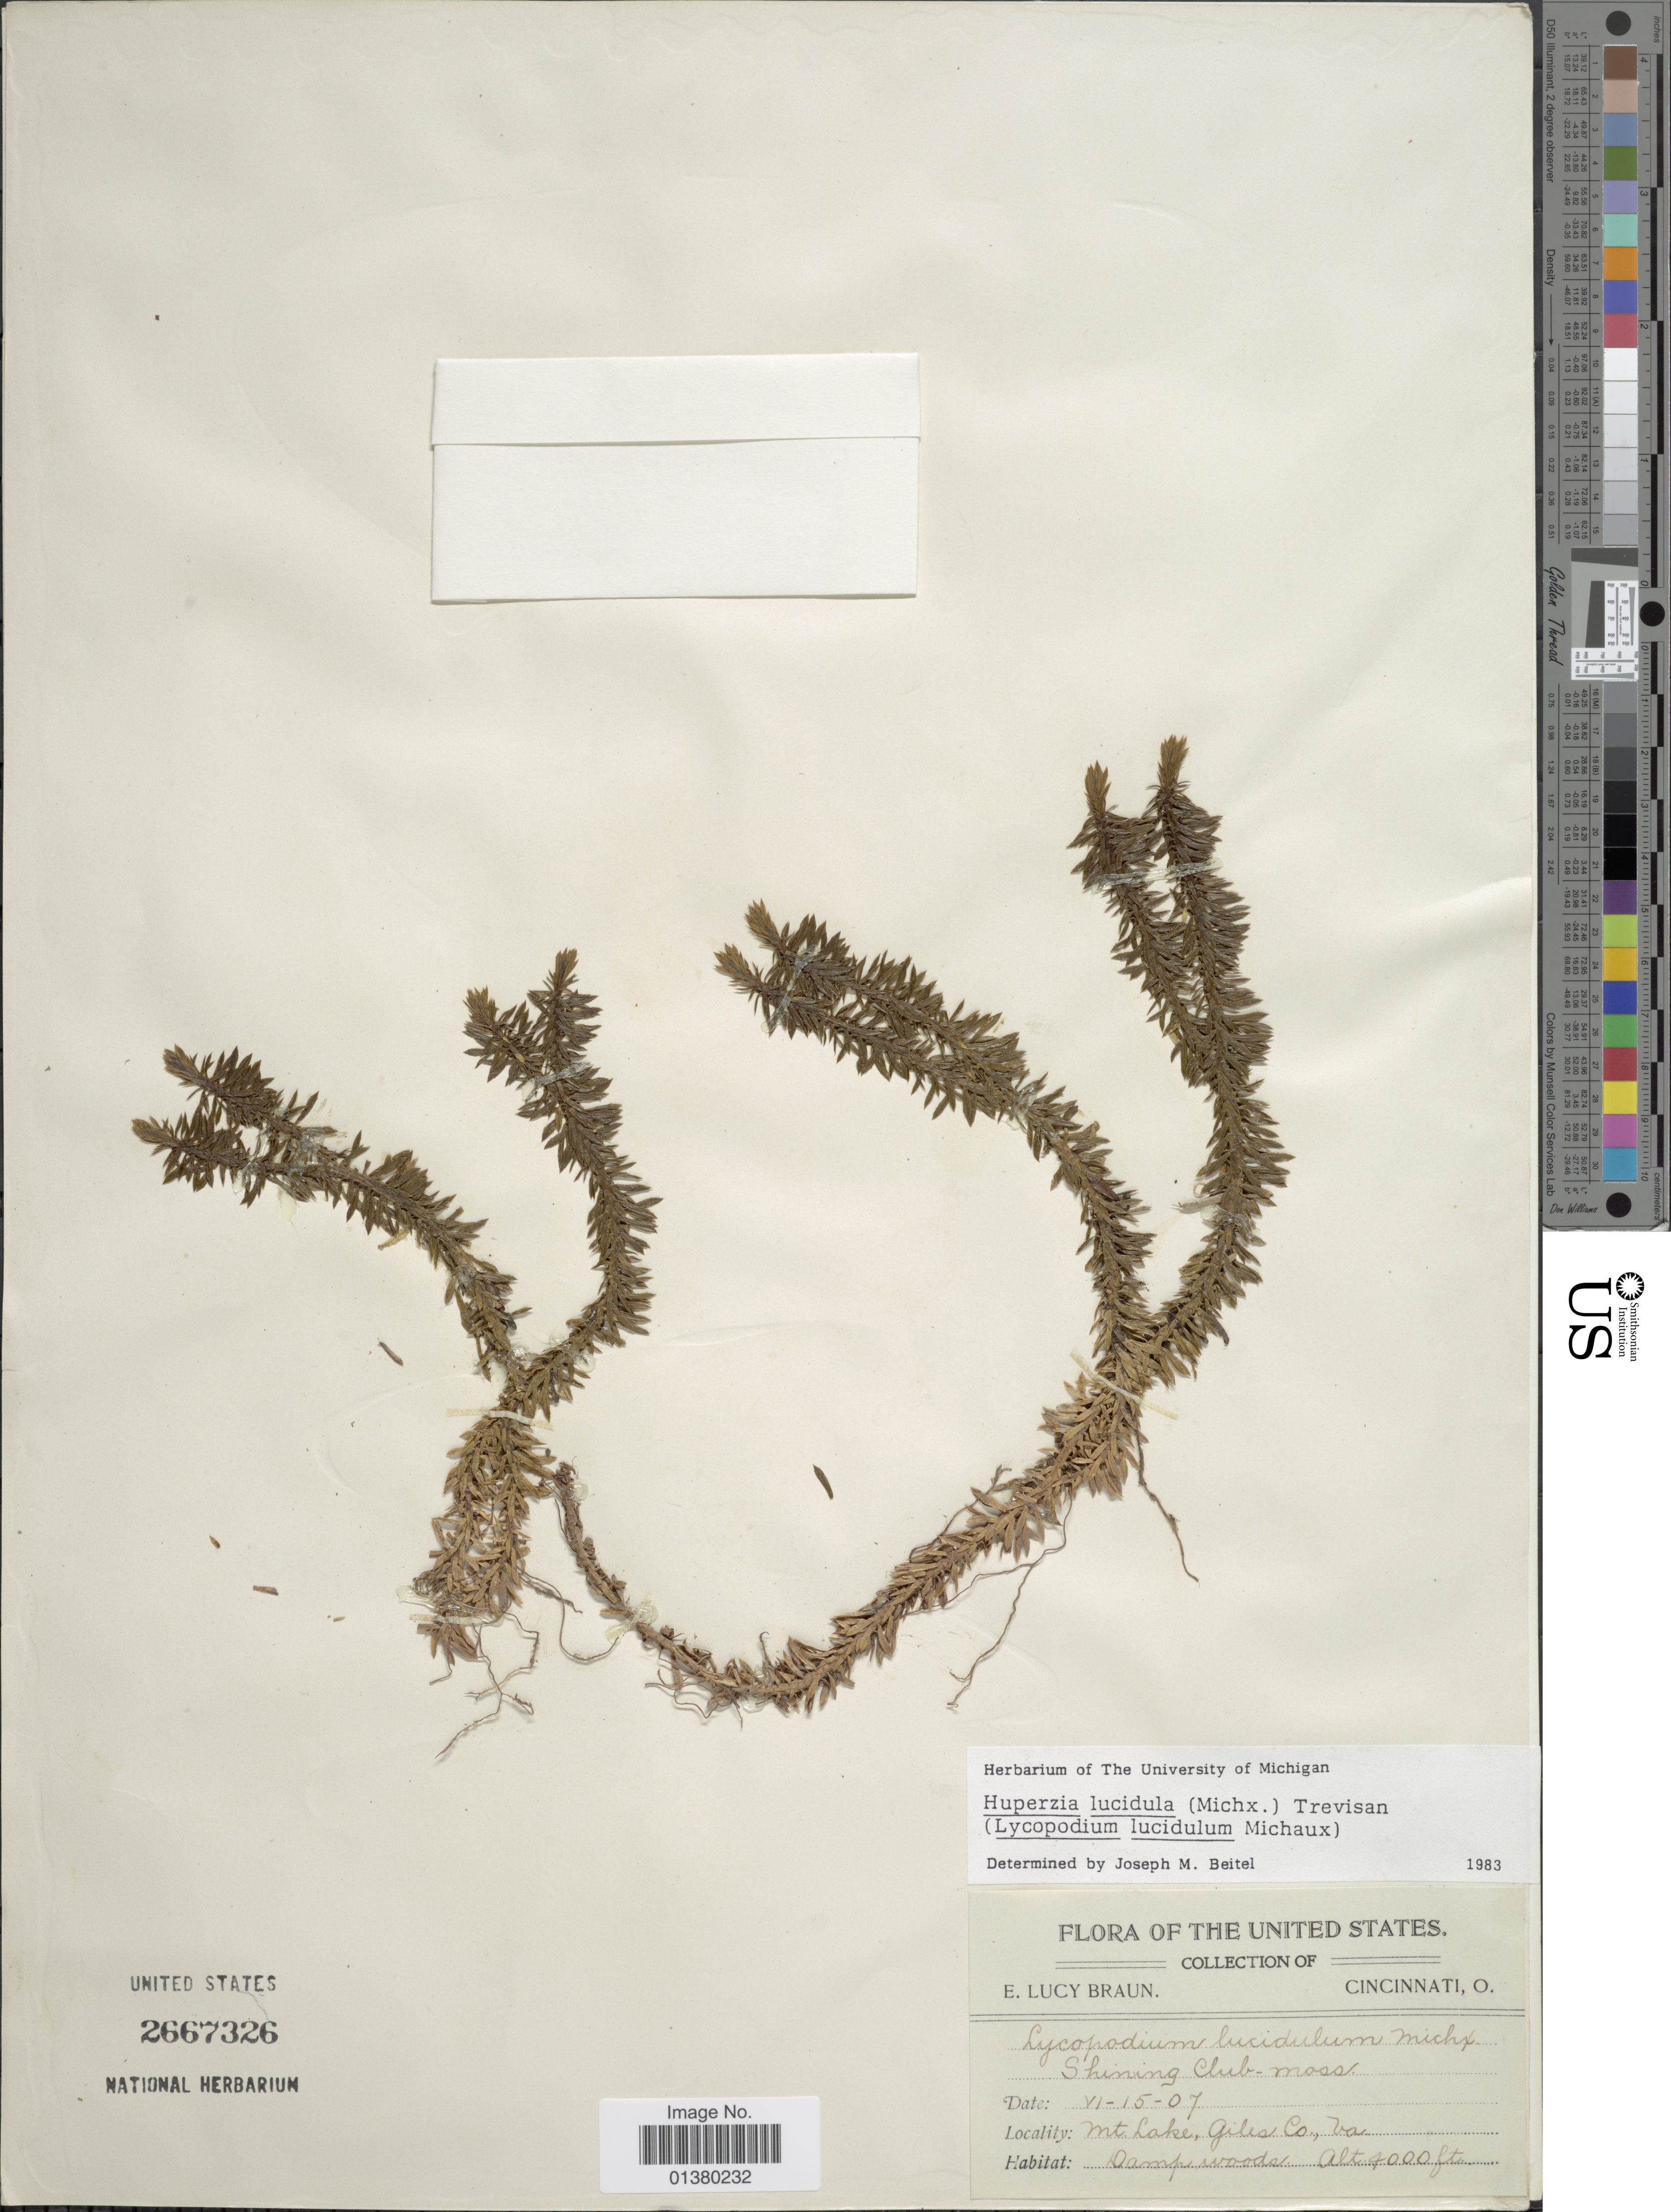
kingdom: Plantae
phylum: Tracheophyta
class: Lycopodiopsida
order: Lycopodiales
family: Lycopodiaceae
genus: Huperzia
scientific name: Huperzia lucidula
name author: (Michx.) Trevis.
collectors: E. L. Braun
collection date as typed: Transcribed d/m/y: 15/6/7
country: United States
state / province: Virginia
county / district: Giles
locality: Mt Lake, Giles Co, Va.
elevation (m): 1219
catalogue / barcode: US 2667326